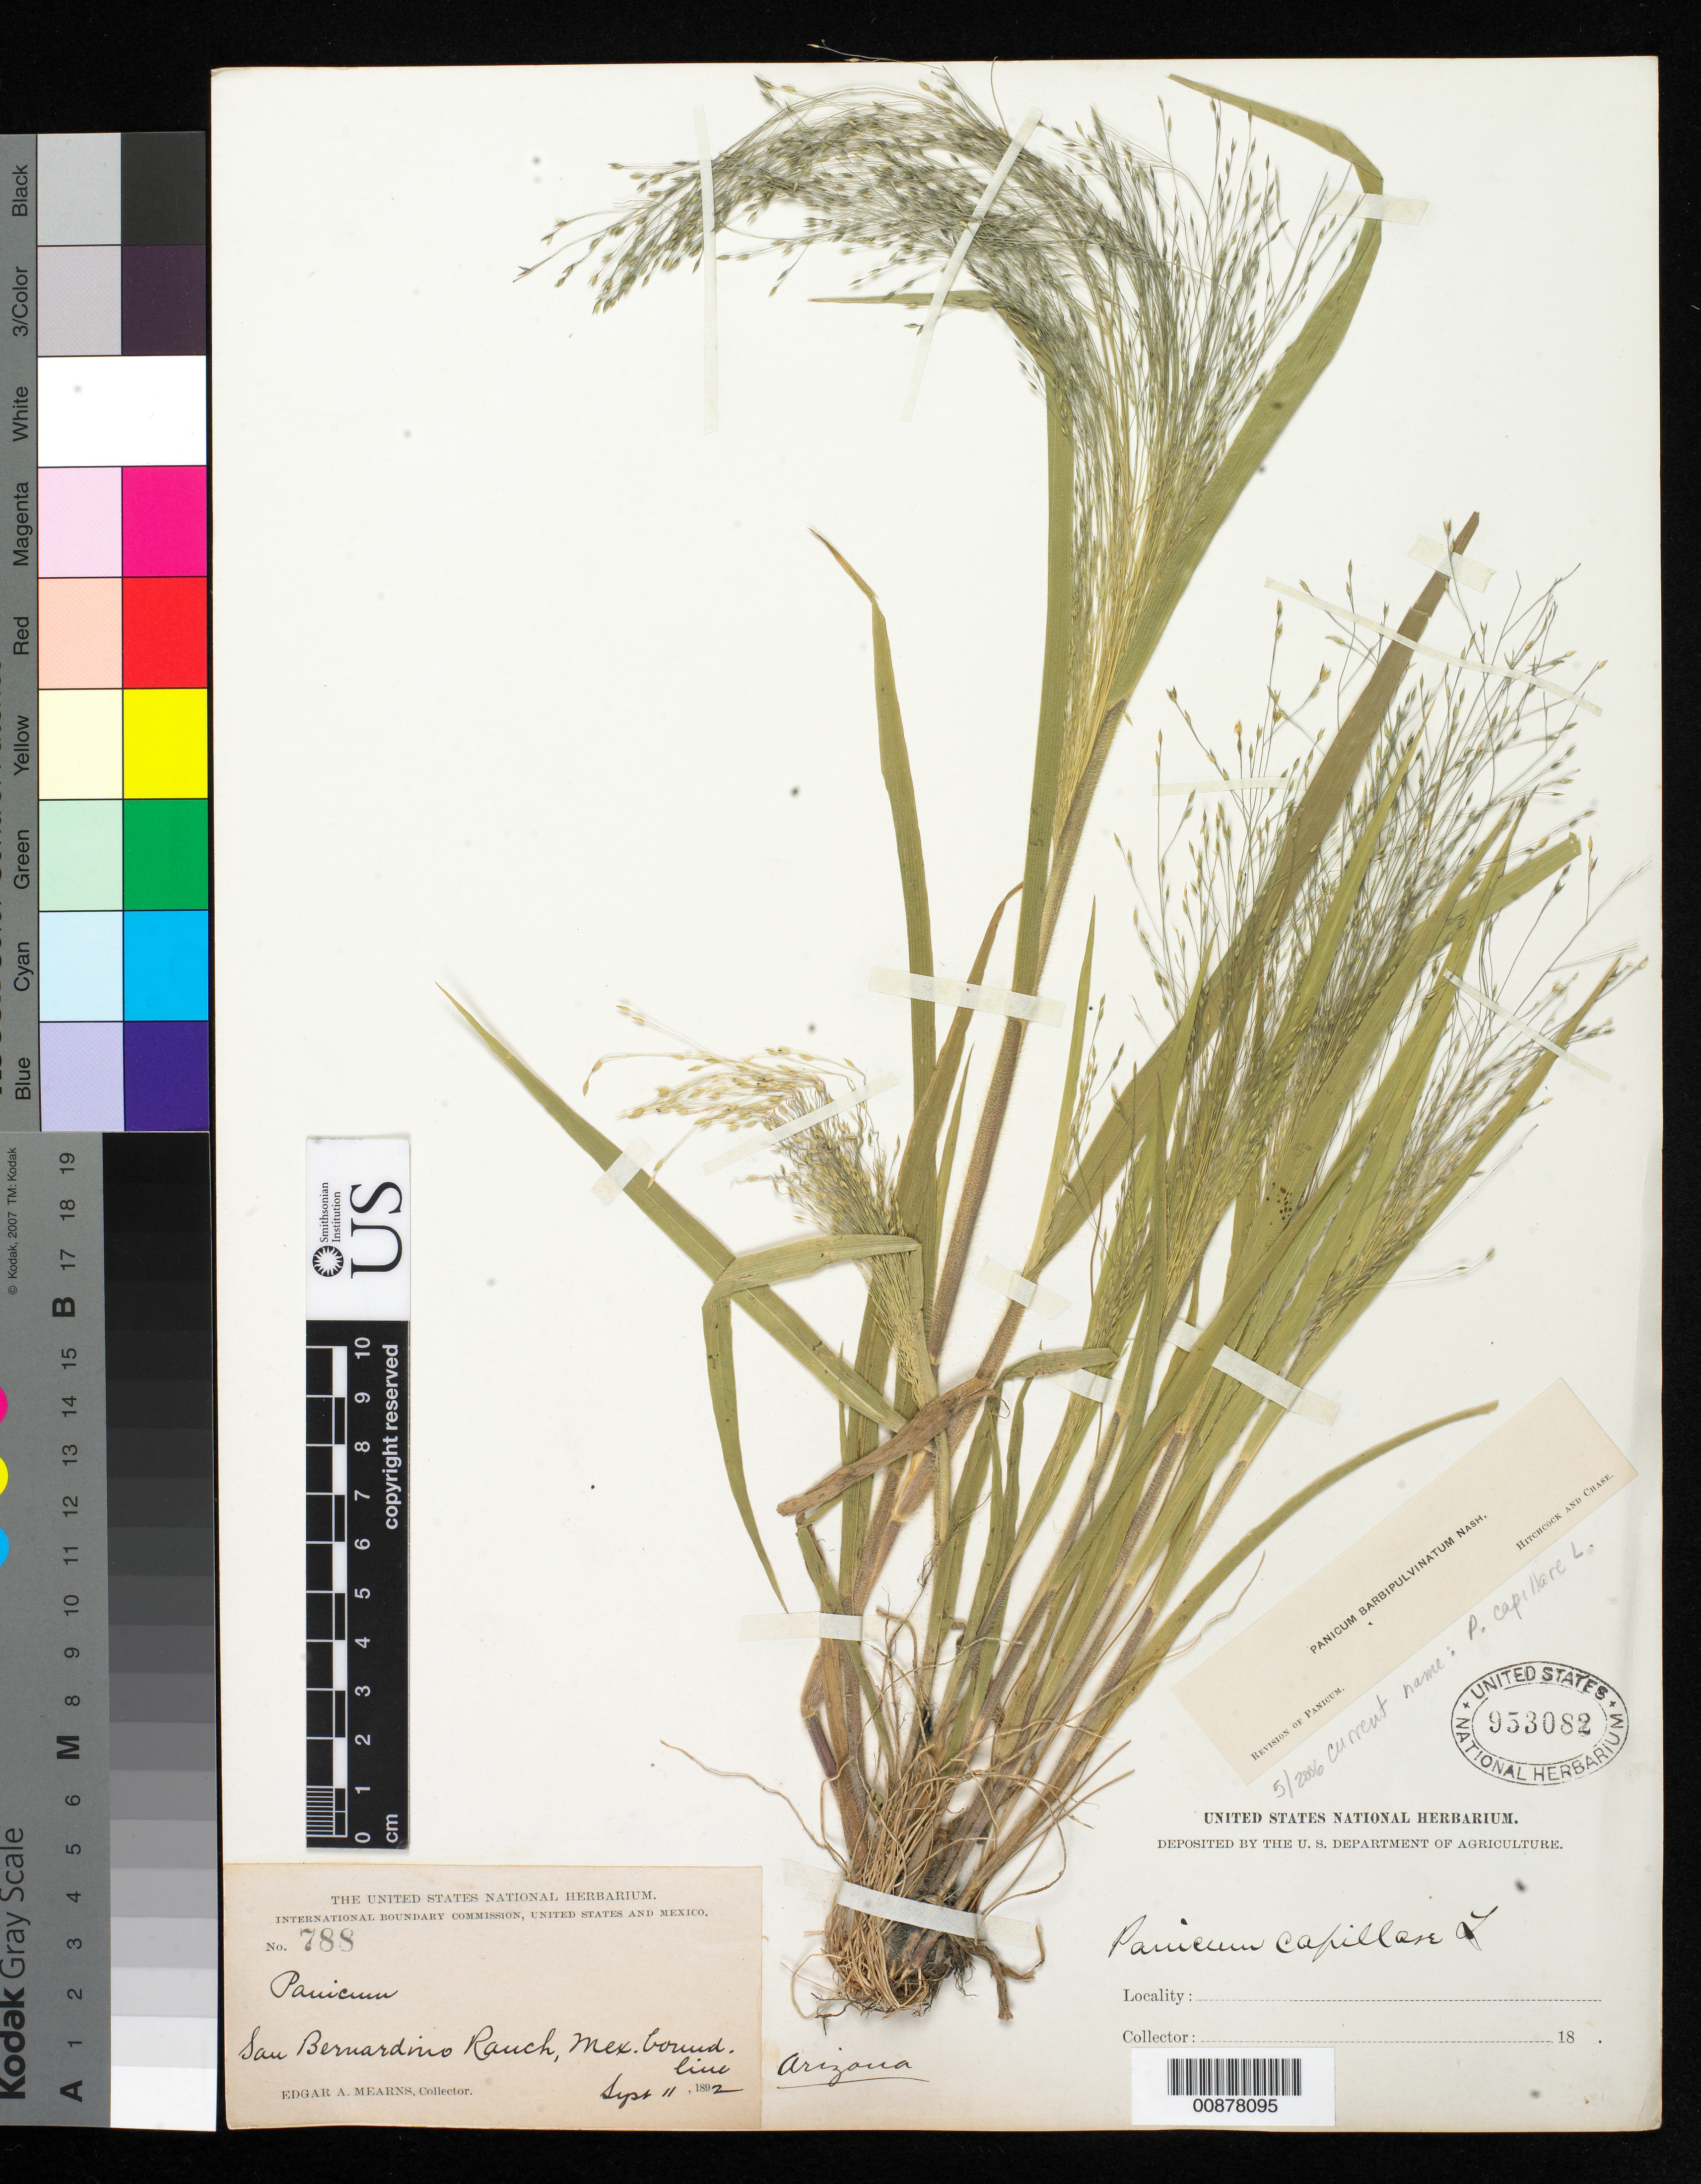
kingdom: Plantae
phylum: Tracheophyta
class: Liliopsida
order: Poales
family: Poaceae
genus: Panicum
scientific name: Panicum capillare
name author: L.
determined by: Hitchcock, A. S.; Chase, [M.] A.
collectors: E. A. Mearns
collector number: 788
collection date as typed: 11 Sep 1892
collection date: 1892-09-11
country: United States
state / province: Arizona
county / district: Cochise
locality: San Bernardino Ranch, Mexican Boundary Line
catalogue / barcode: US 953082